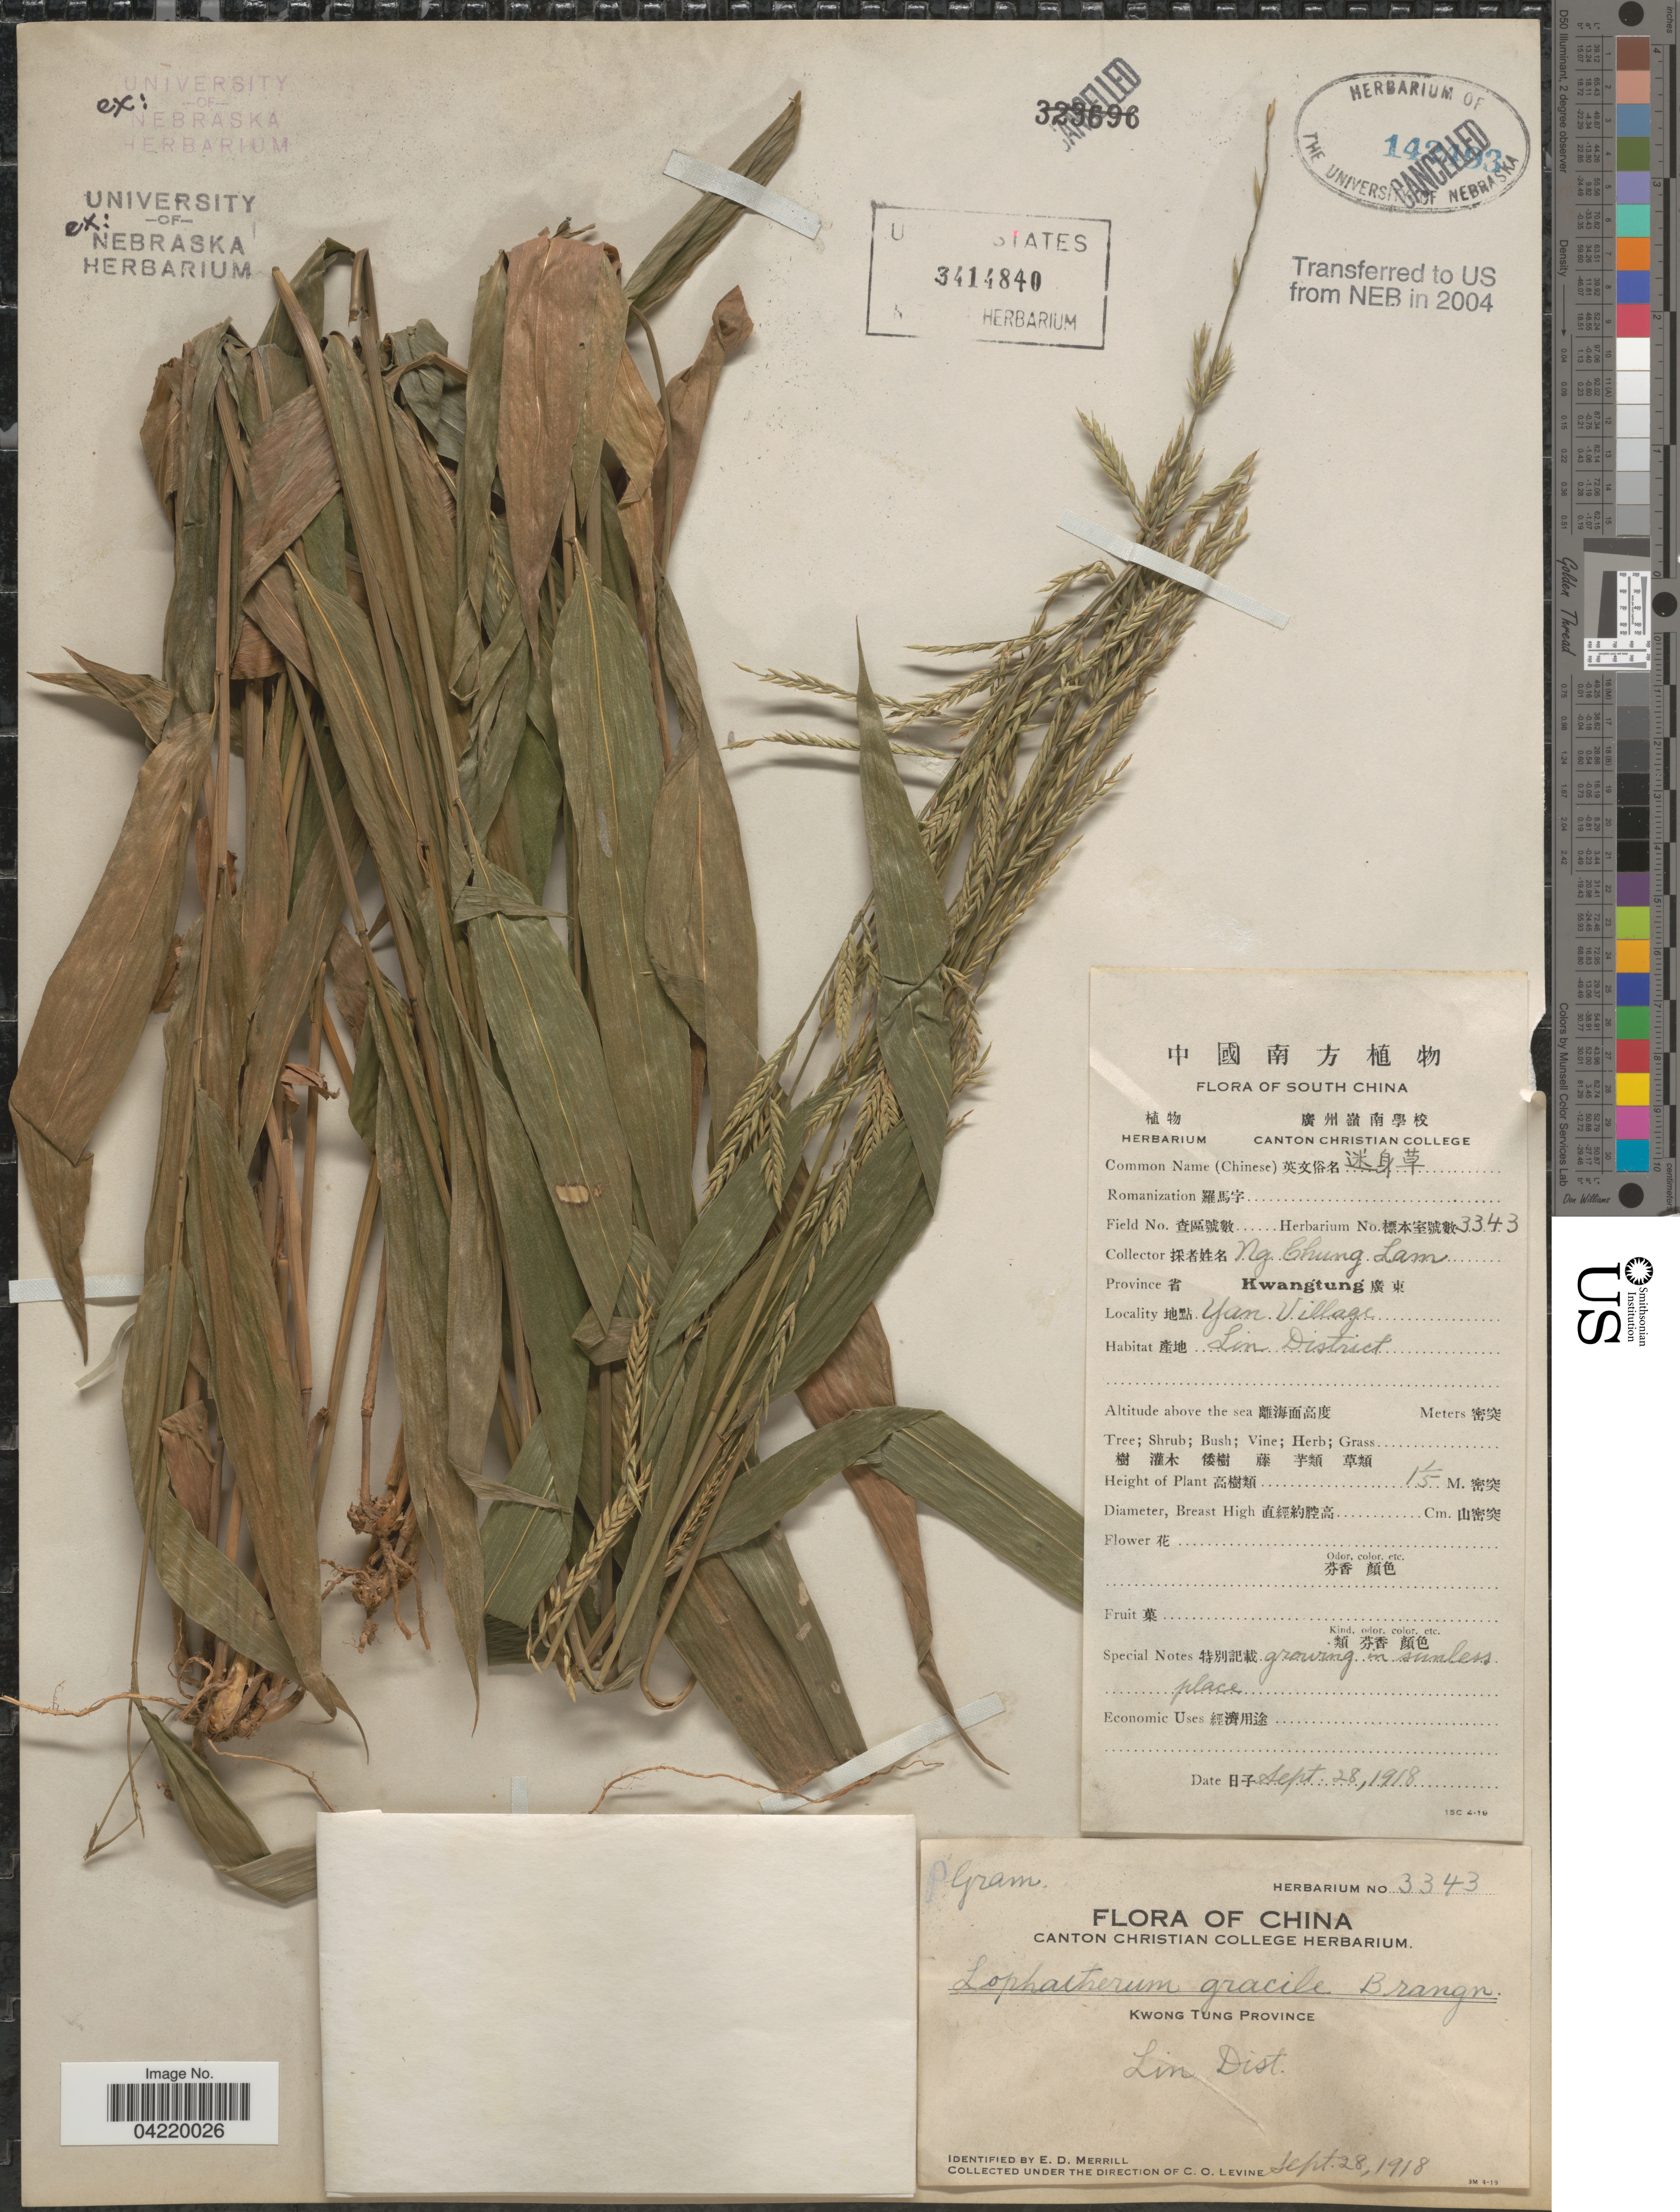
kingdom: Plantae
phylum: Tracheophyta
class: Liliopsida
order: Poales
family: Poaceae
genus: Lophatherum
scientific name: Lophatherum gracile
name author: Brongn.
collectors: N. C. Lam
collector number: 3343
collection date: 1918-09-28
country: China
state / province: Guangdong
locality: South China. Kwangtung [Foreign script]. [Foreign script] Yan Village. [Foreign script] Lin District.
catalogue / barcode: US 3414840